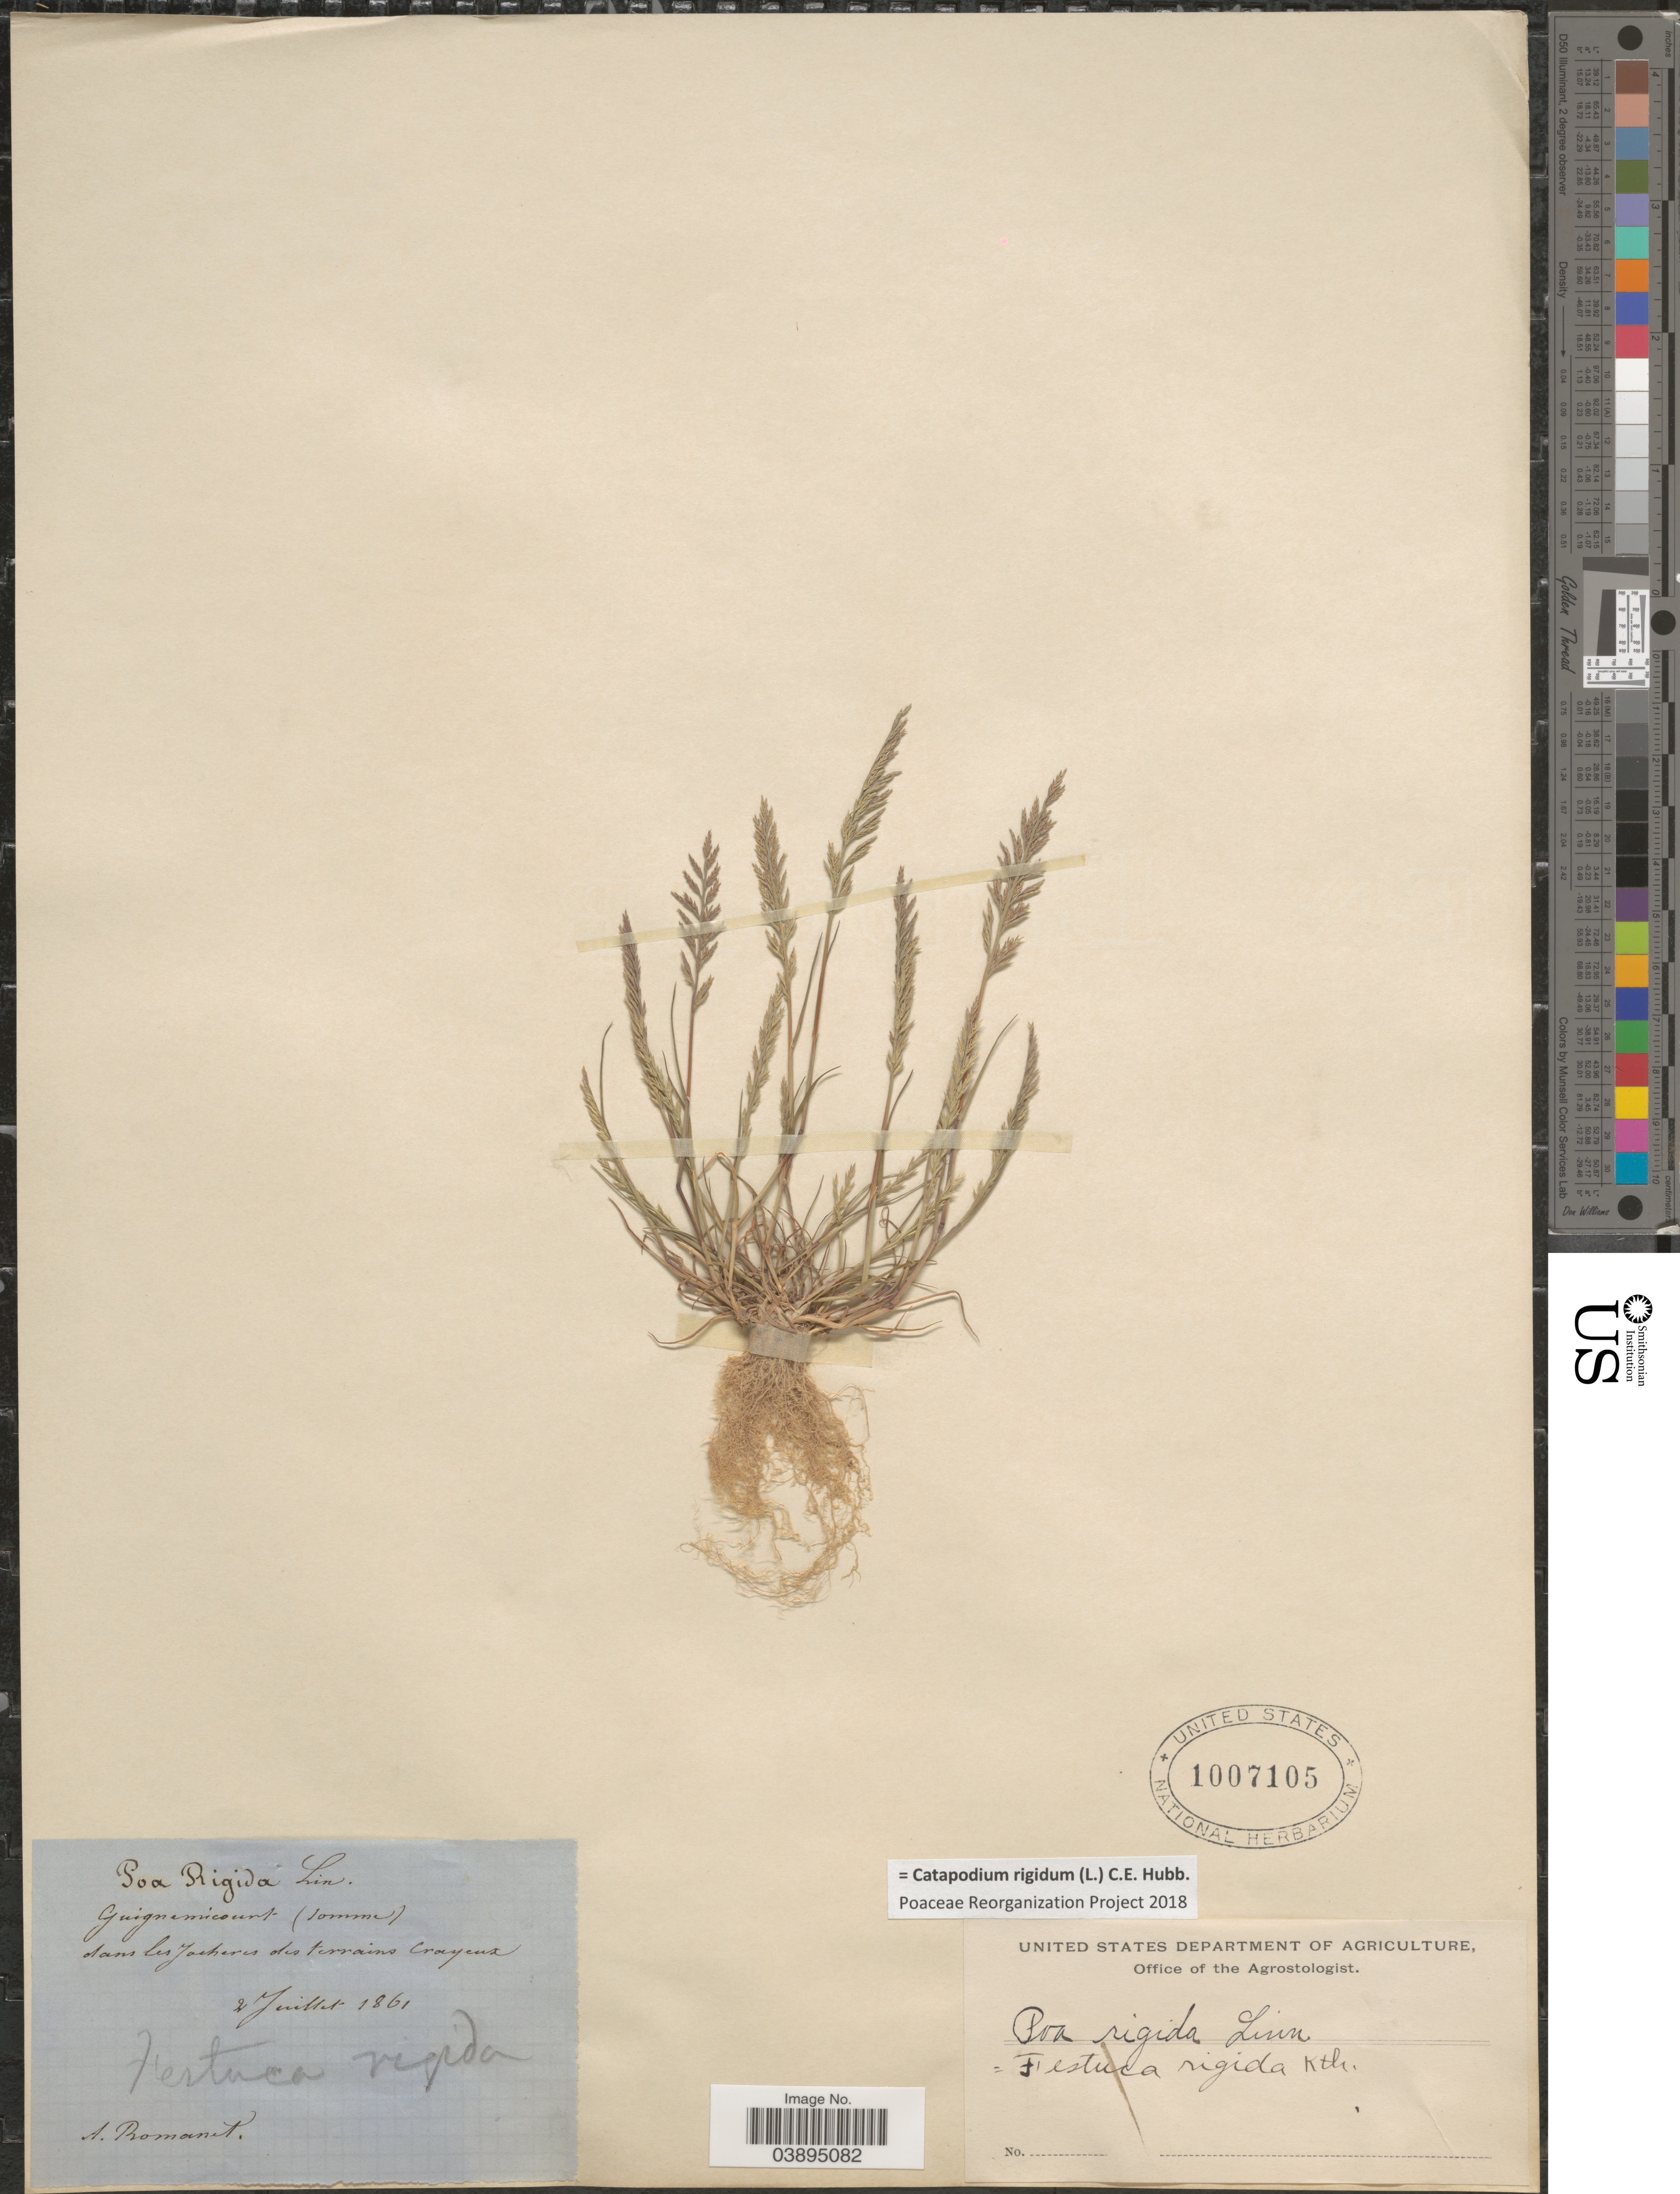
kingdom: Plantae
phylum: Tracheophyta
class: Liliopsida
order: Poales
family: Poaceae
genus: Catapodium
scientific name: Catapodium rigidum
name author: (L.) C.E. Hubb.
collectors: A. Romanet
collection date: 1861-07-02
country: France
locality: Guignemicount (somme) dans les Jocheres des terrains Crayenz. [interpreted]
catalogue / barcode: US 1007105